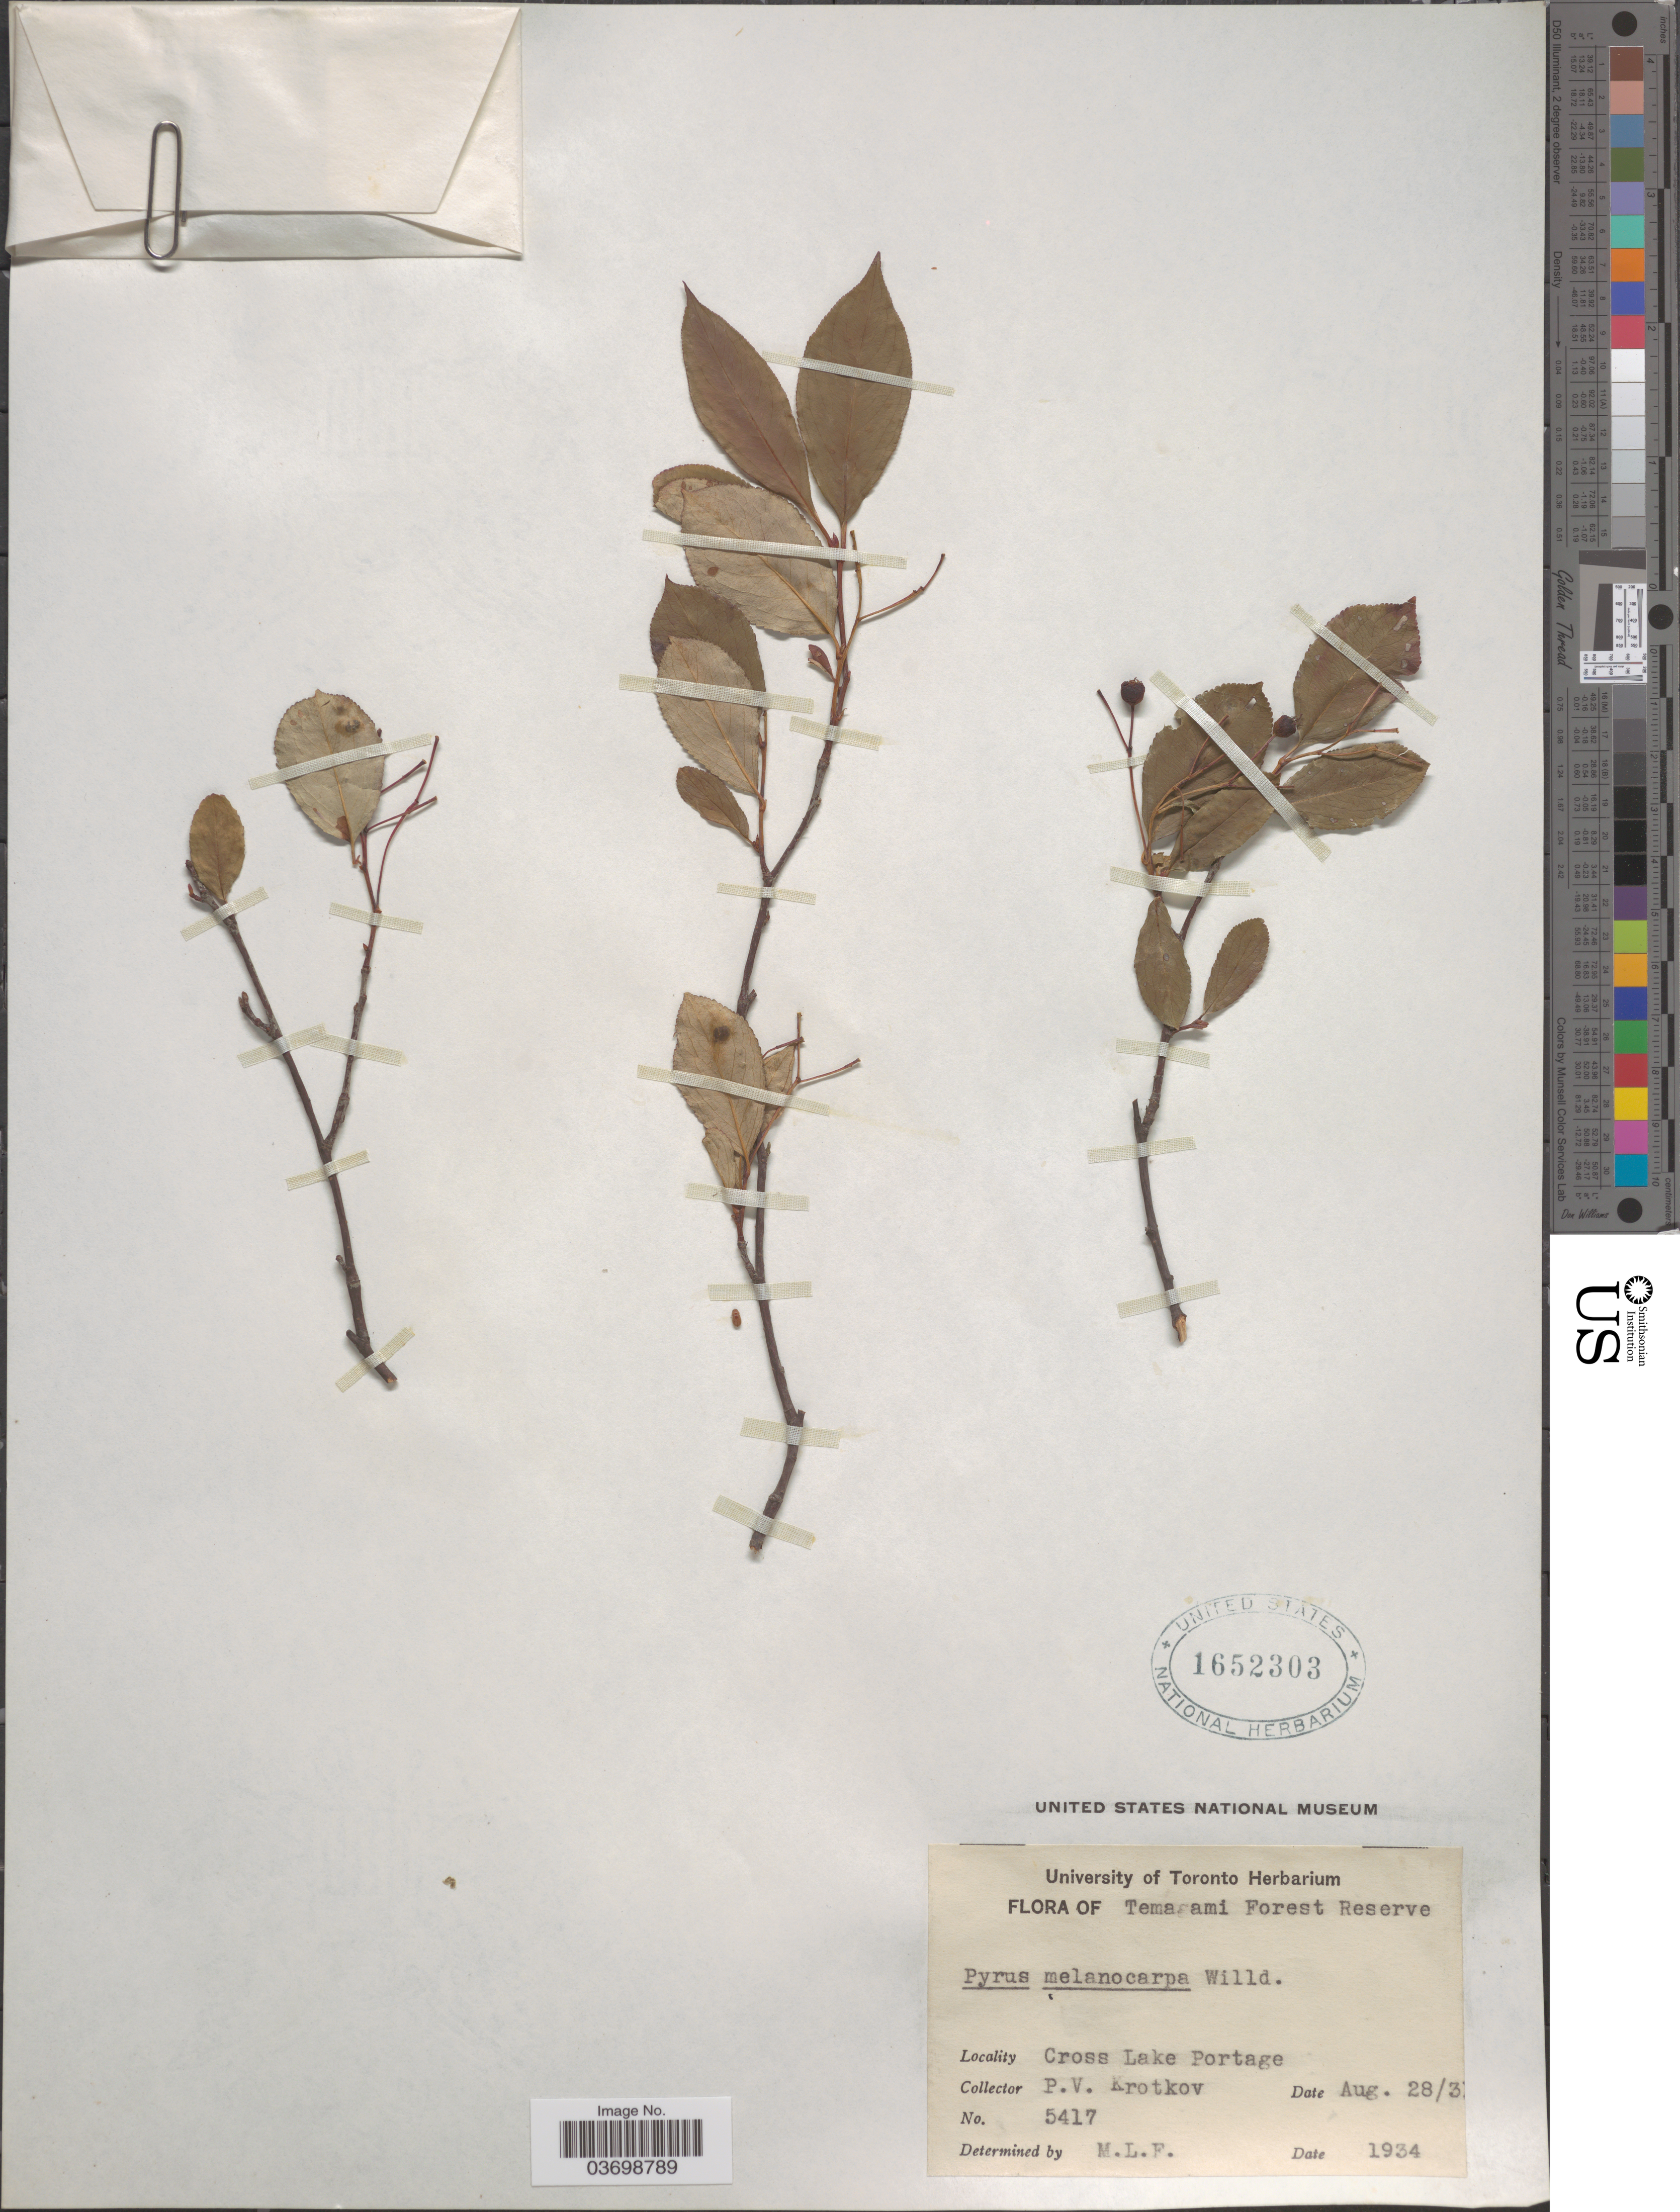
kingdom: Plantae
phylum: Tracheophyta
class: Magnoliopsida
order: Rosales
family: Rosaceae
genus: Aronia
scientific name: Aronia melanocarpa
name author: (Michx.) Elliott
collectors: P. V. Krotkov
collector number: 5417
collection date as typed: Transcribed d/m/y: 28/8/31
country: Canada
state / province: Ontario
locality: Temagami Forest Reserve. Cross Lake Portage.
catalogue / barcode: US 1652303